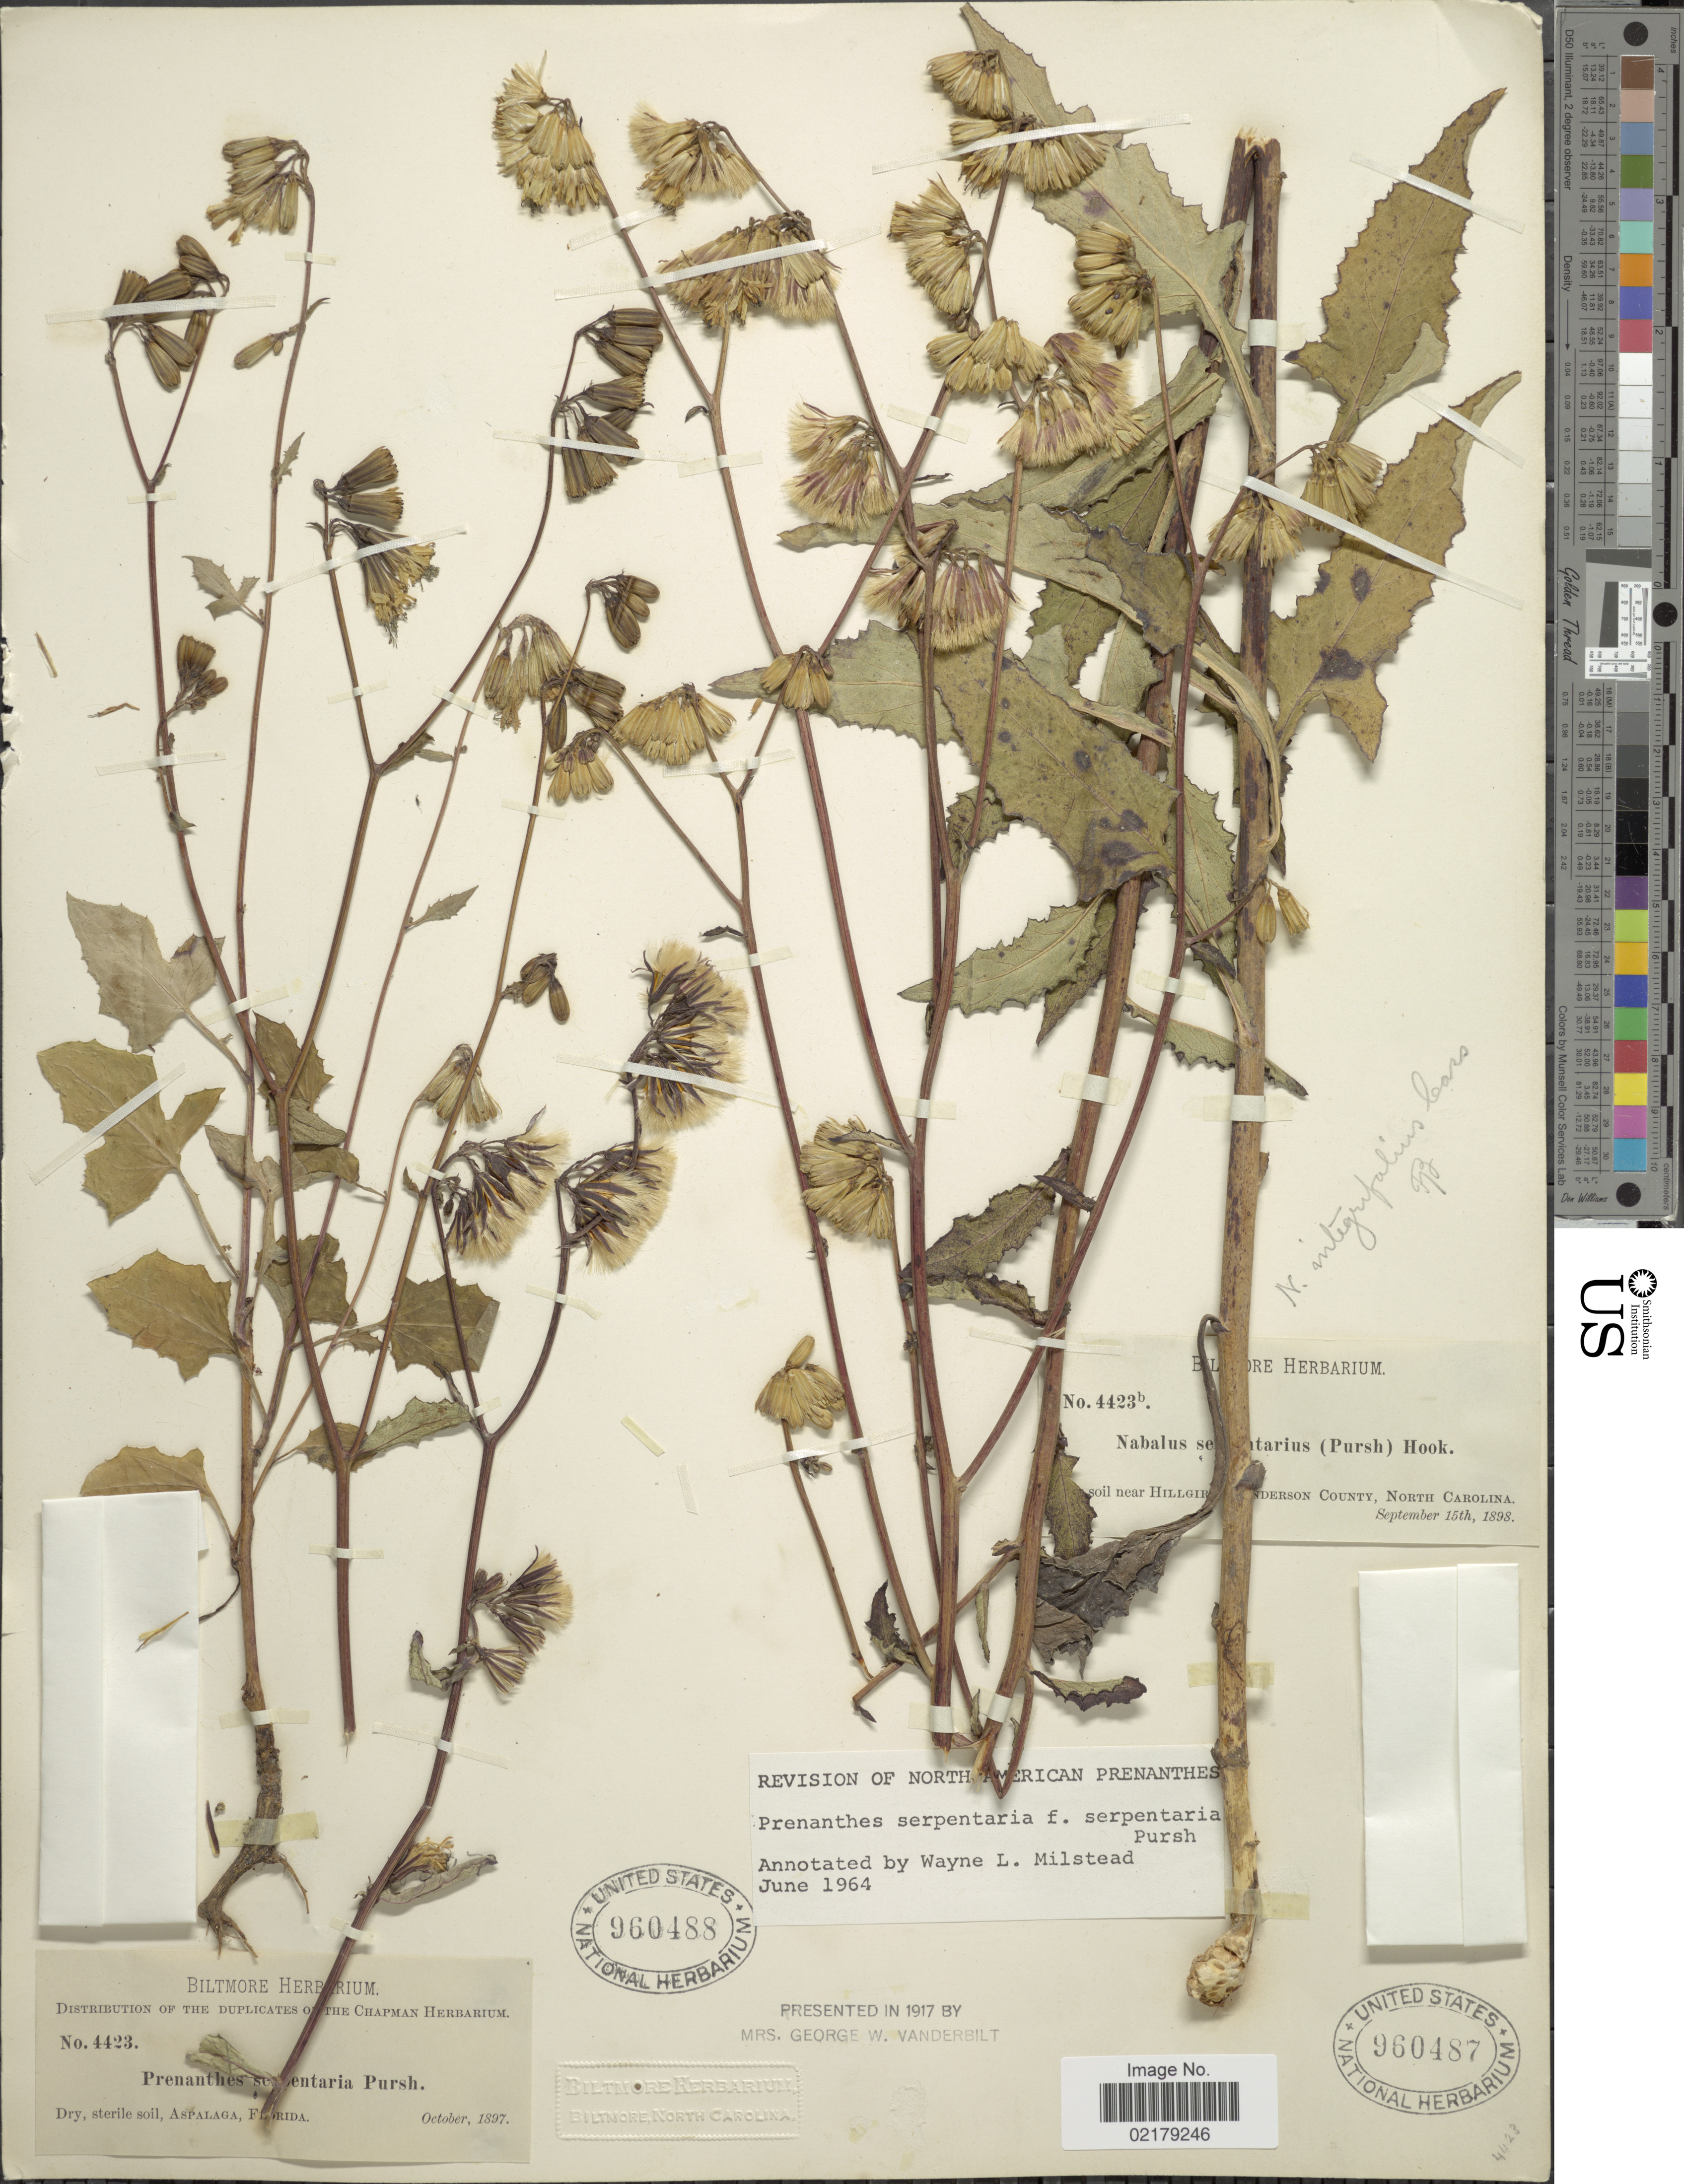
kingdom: Plantae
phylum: Tracheophyta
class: Magnoliopsida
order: Asterales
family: Asteraceae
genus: Prenanthes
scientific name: Prenanthes serpentaria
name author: Pursh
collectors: ex herb. Biltmore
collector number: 4423b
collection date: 1898-09-15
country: United States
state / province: North Carolina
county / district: Henderson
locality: Hillgirt.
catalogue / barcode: US 960487-2